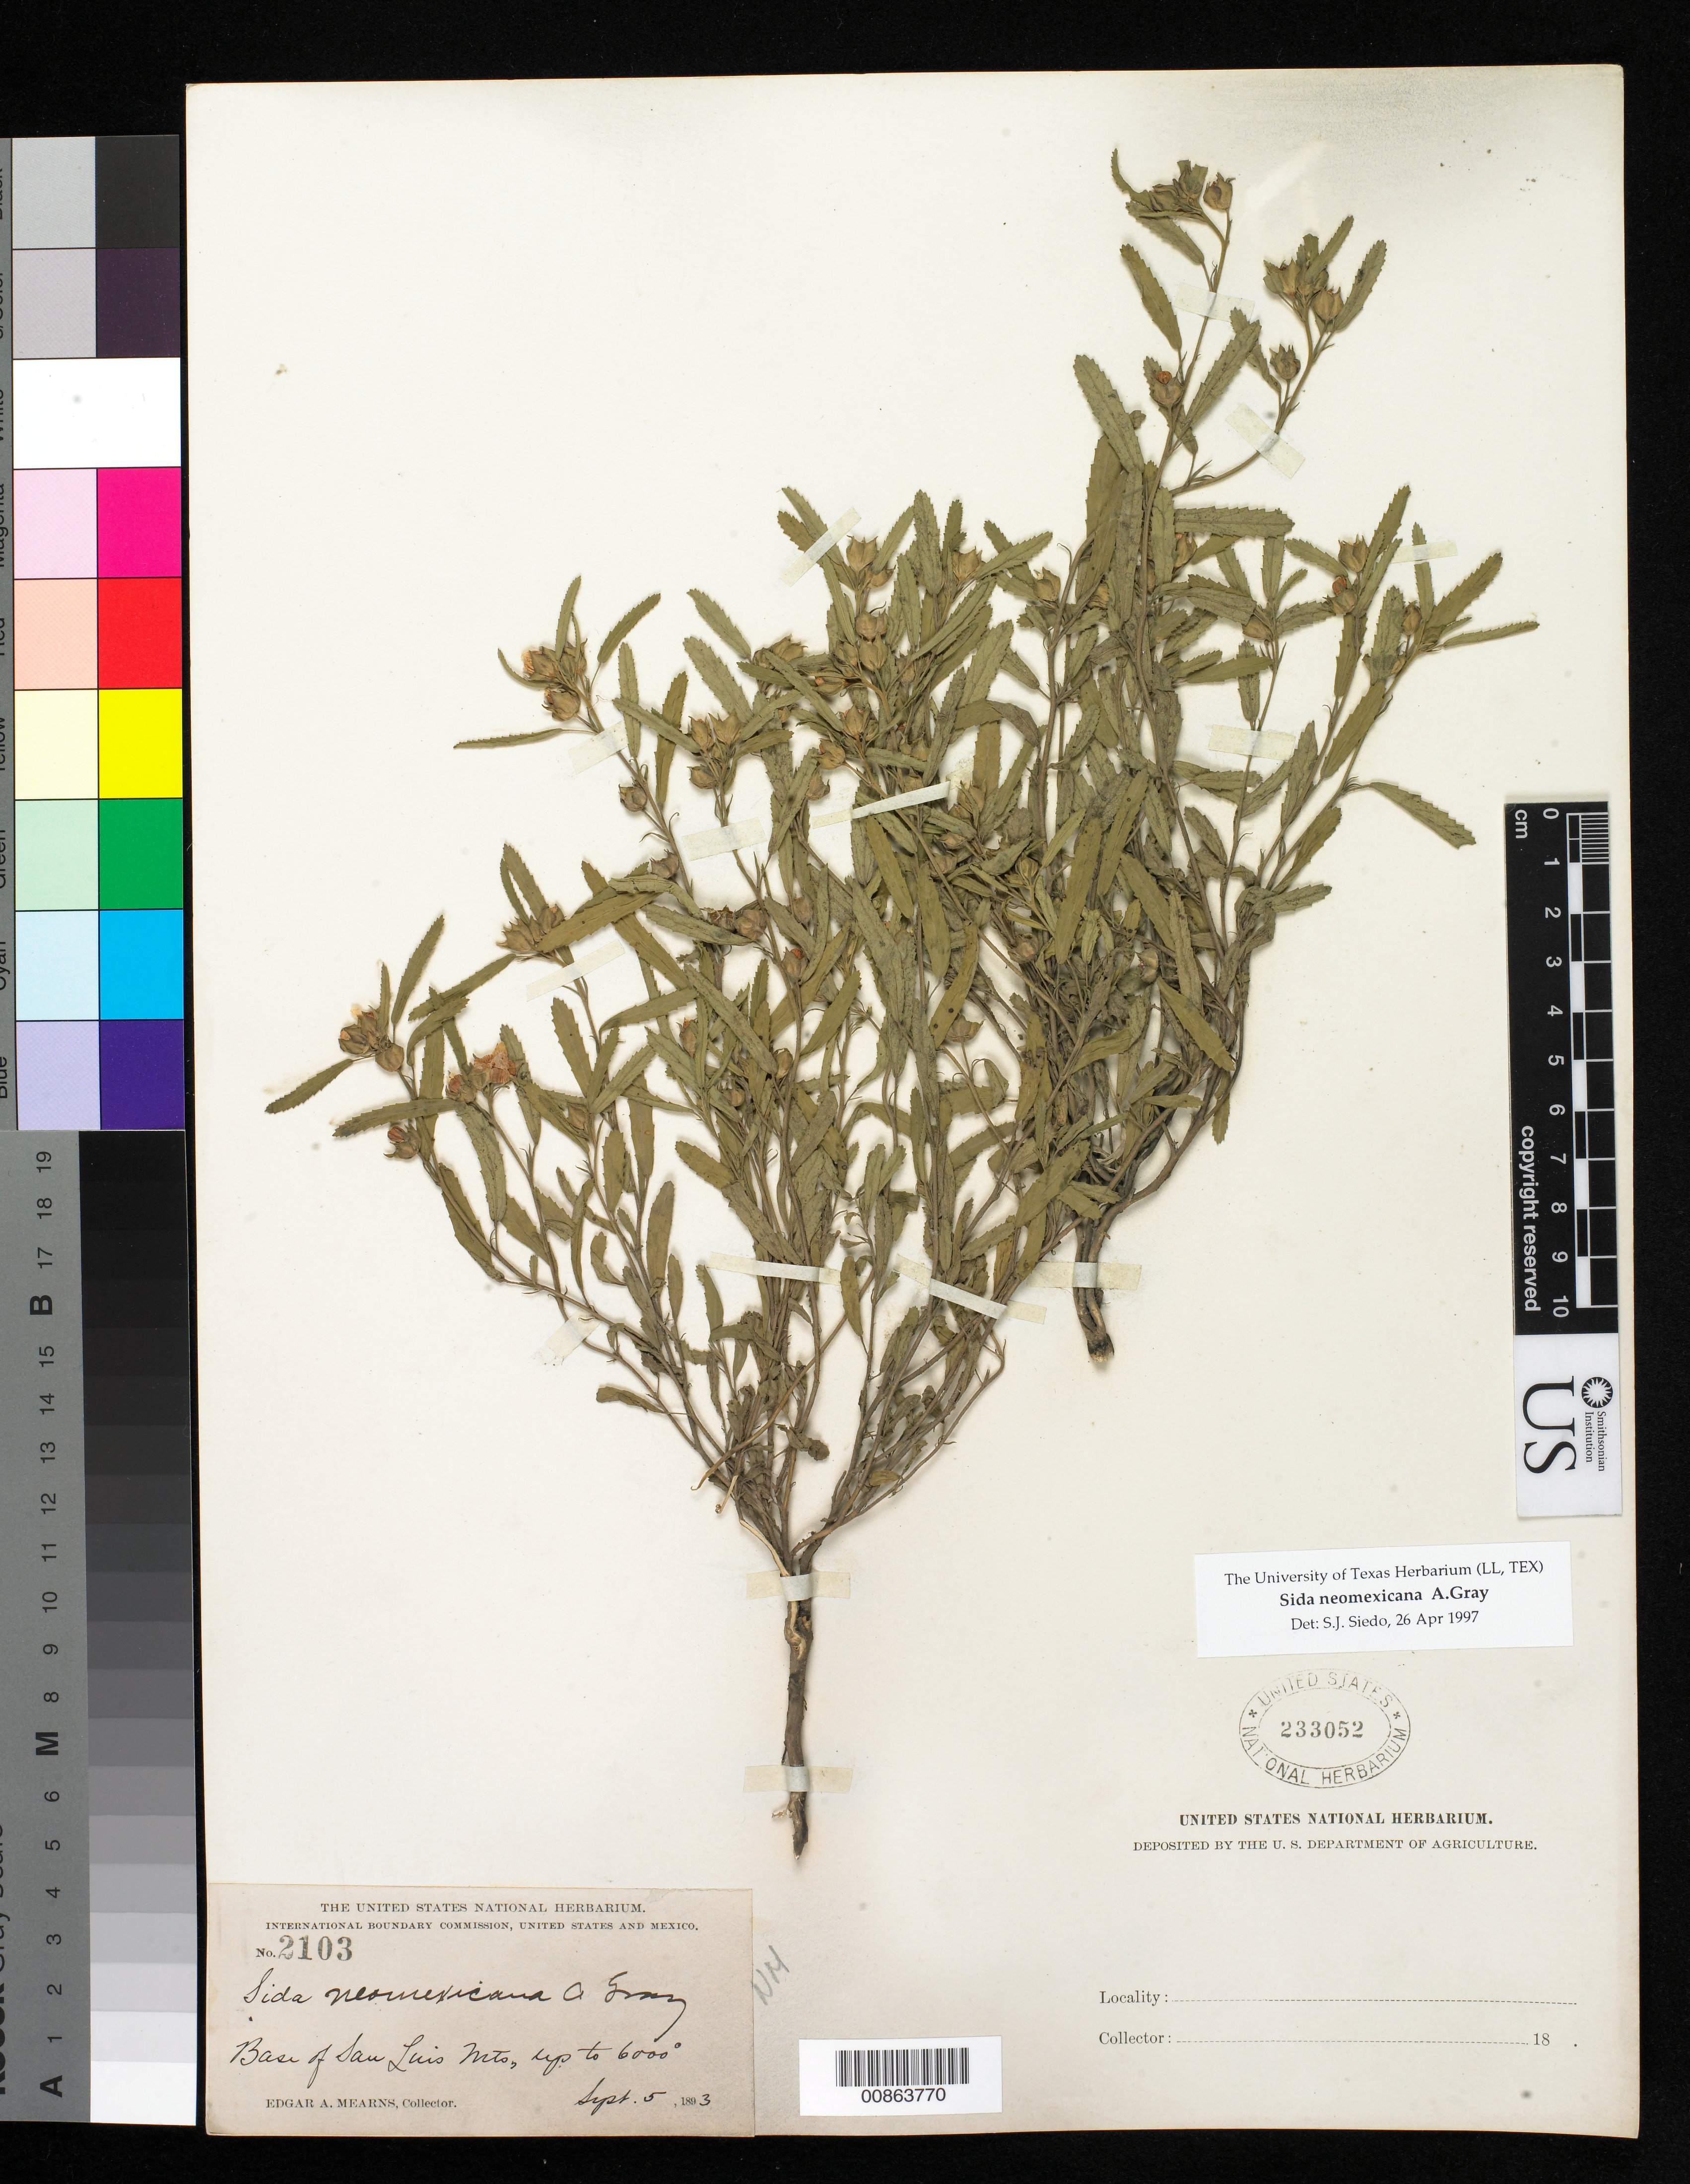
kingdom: Plantae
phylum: Tracheophyta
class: Magnoliopsida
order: Malvales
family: Malvaceae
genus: Sida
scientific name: Sida neomexicana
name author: A. Gray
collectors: E. A. Mearns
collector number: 2103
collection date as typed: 05 Sep 1893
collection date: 1893-09-05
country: United States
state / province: New Mexico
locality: Base of San Luis Mts.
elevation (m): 1829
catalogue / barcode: US 233052